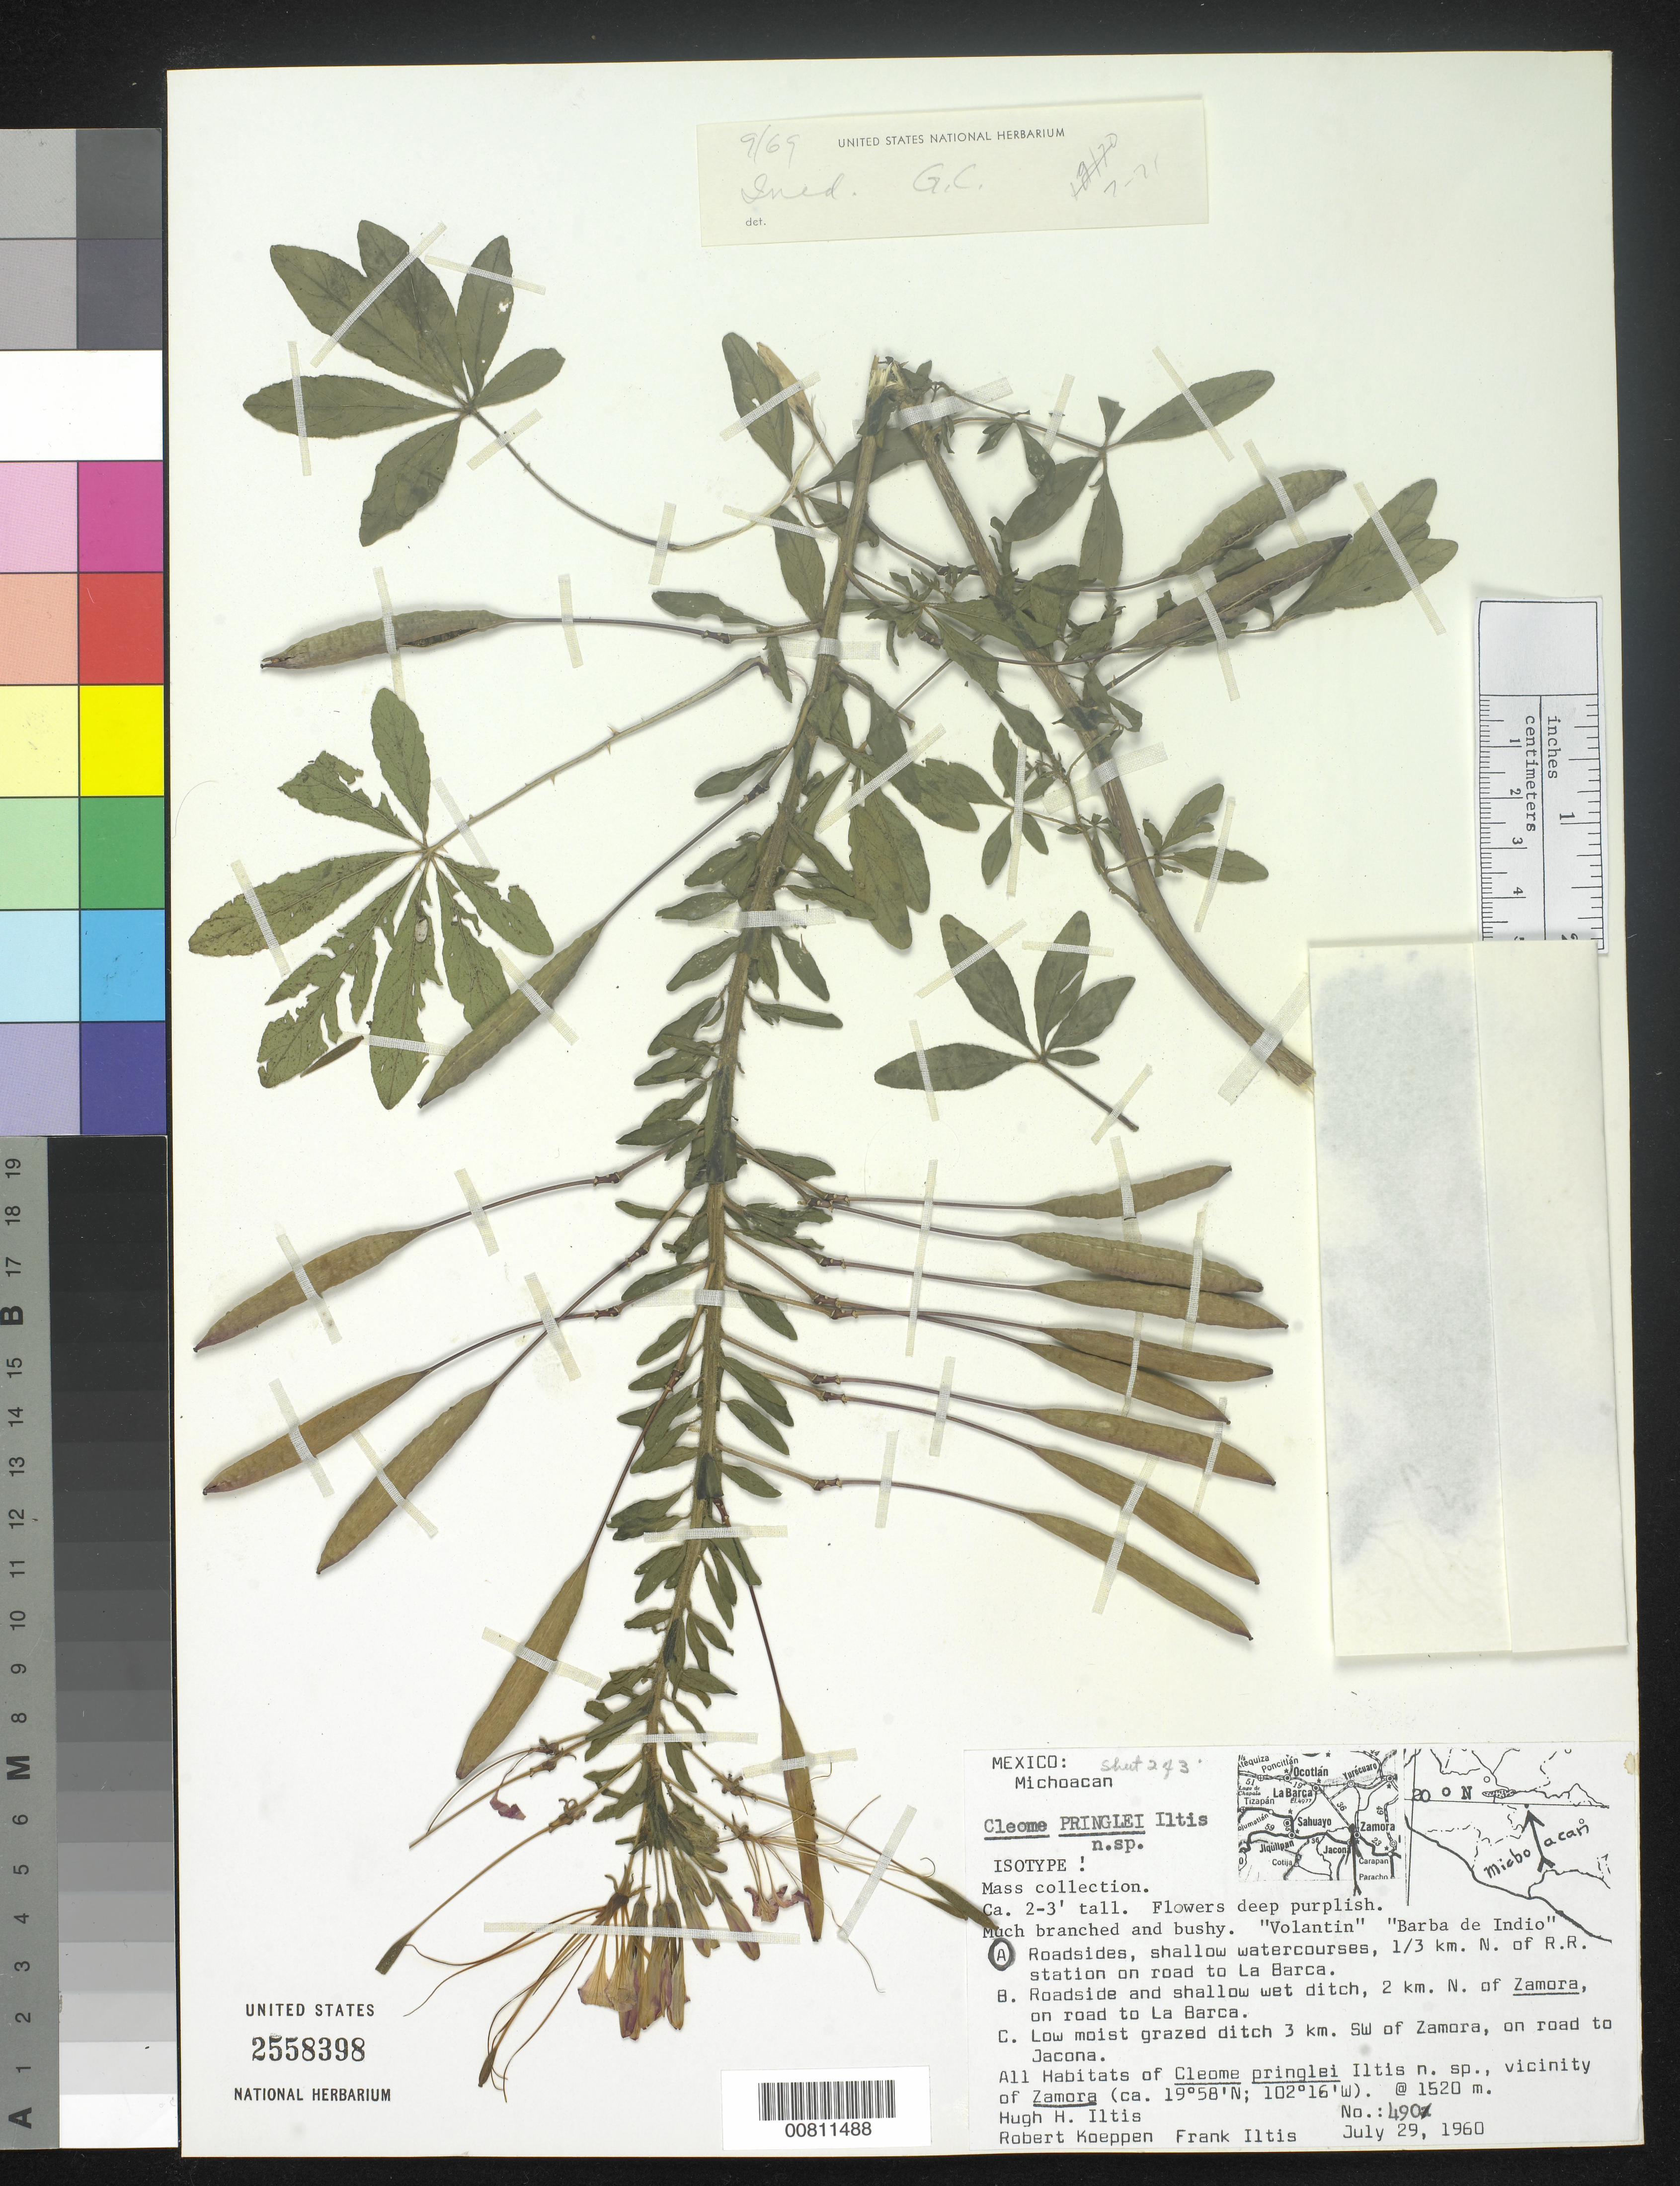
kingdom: Plantae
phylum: Tracheophyta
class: Magnoliopsida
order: Brassicales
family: Cleomaceae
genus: Cleome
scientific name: Cleome chapalensis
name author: Iltis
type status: Isotype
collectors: H. H. Iltis, R. C. Koeppen & F. Iltis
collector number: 490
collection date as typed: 29 Jul 1960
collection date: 1960-07-29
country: Mexico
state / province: Michoacán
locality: Vicinity of Zamora. 1/3 km N of R.R. station on road to La Barca.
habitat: Roadsides, shallow watercourses.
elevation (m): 1520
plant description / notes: Originally annotated as isotype of Cleome pringlei Iltis (ined., name never published).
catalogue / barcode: US 2558398